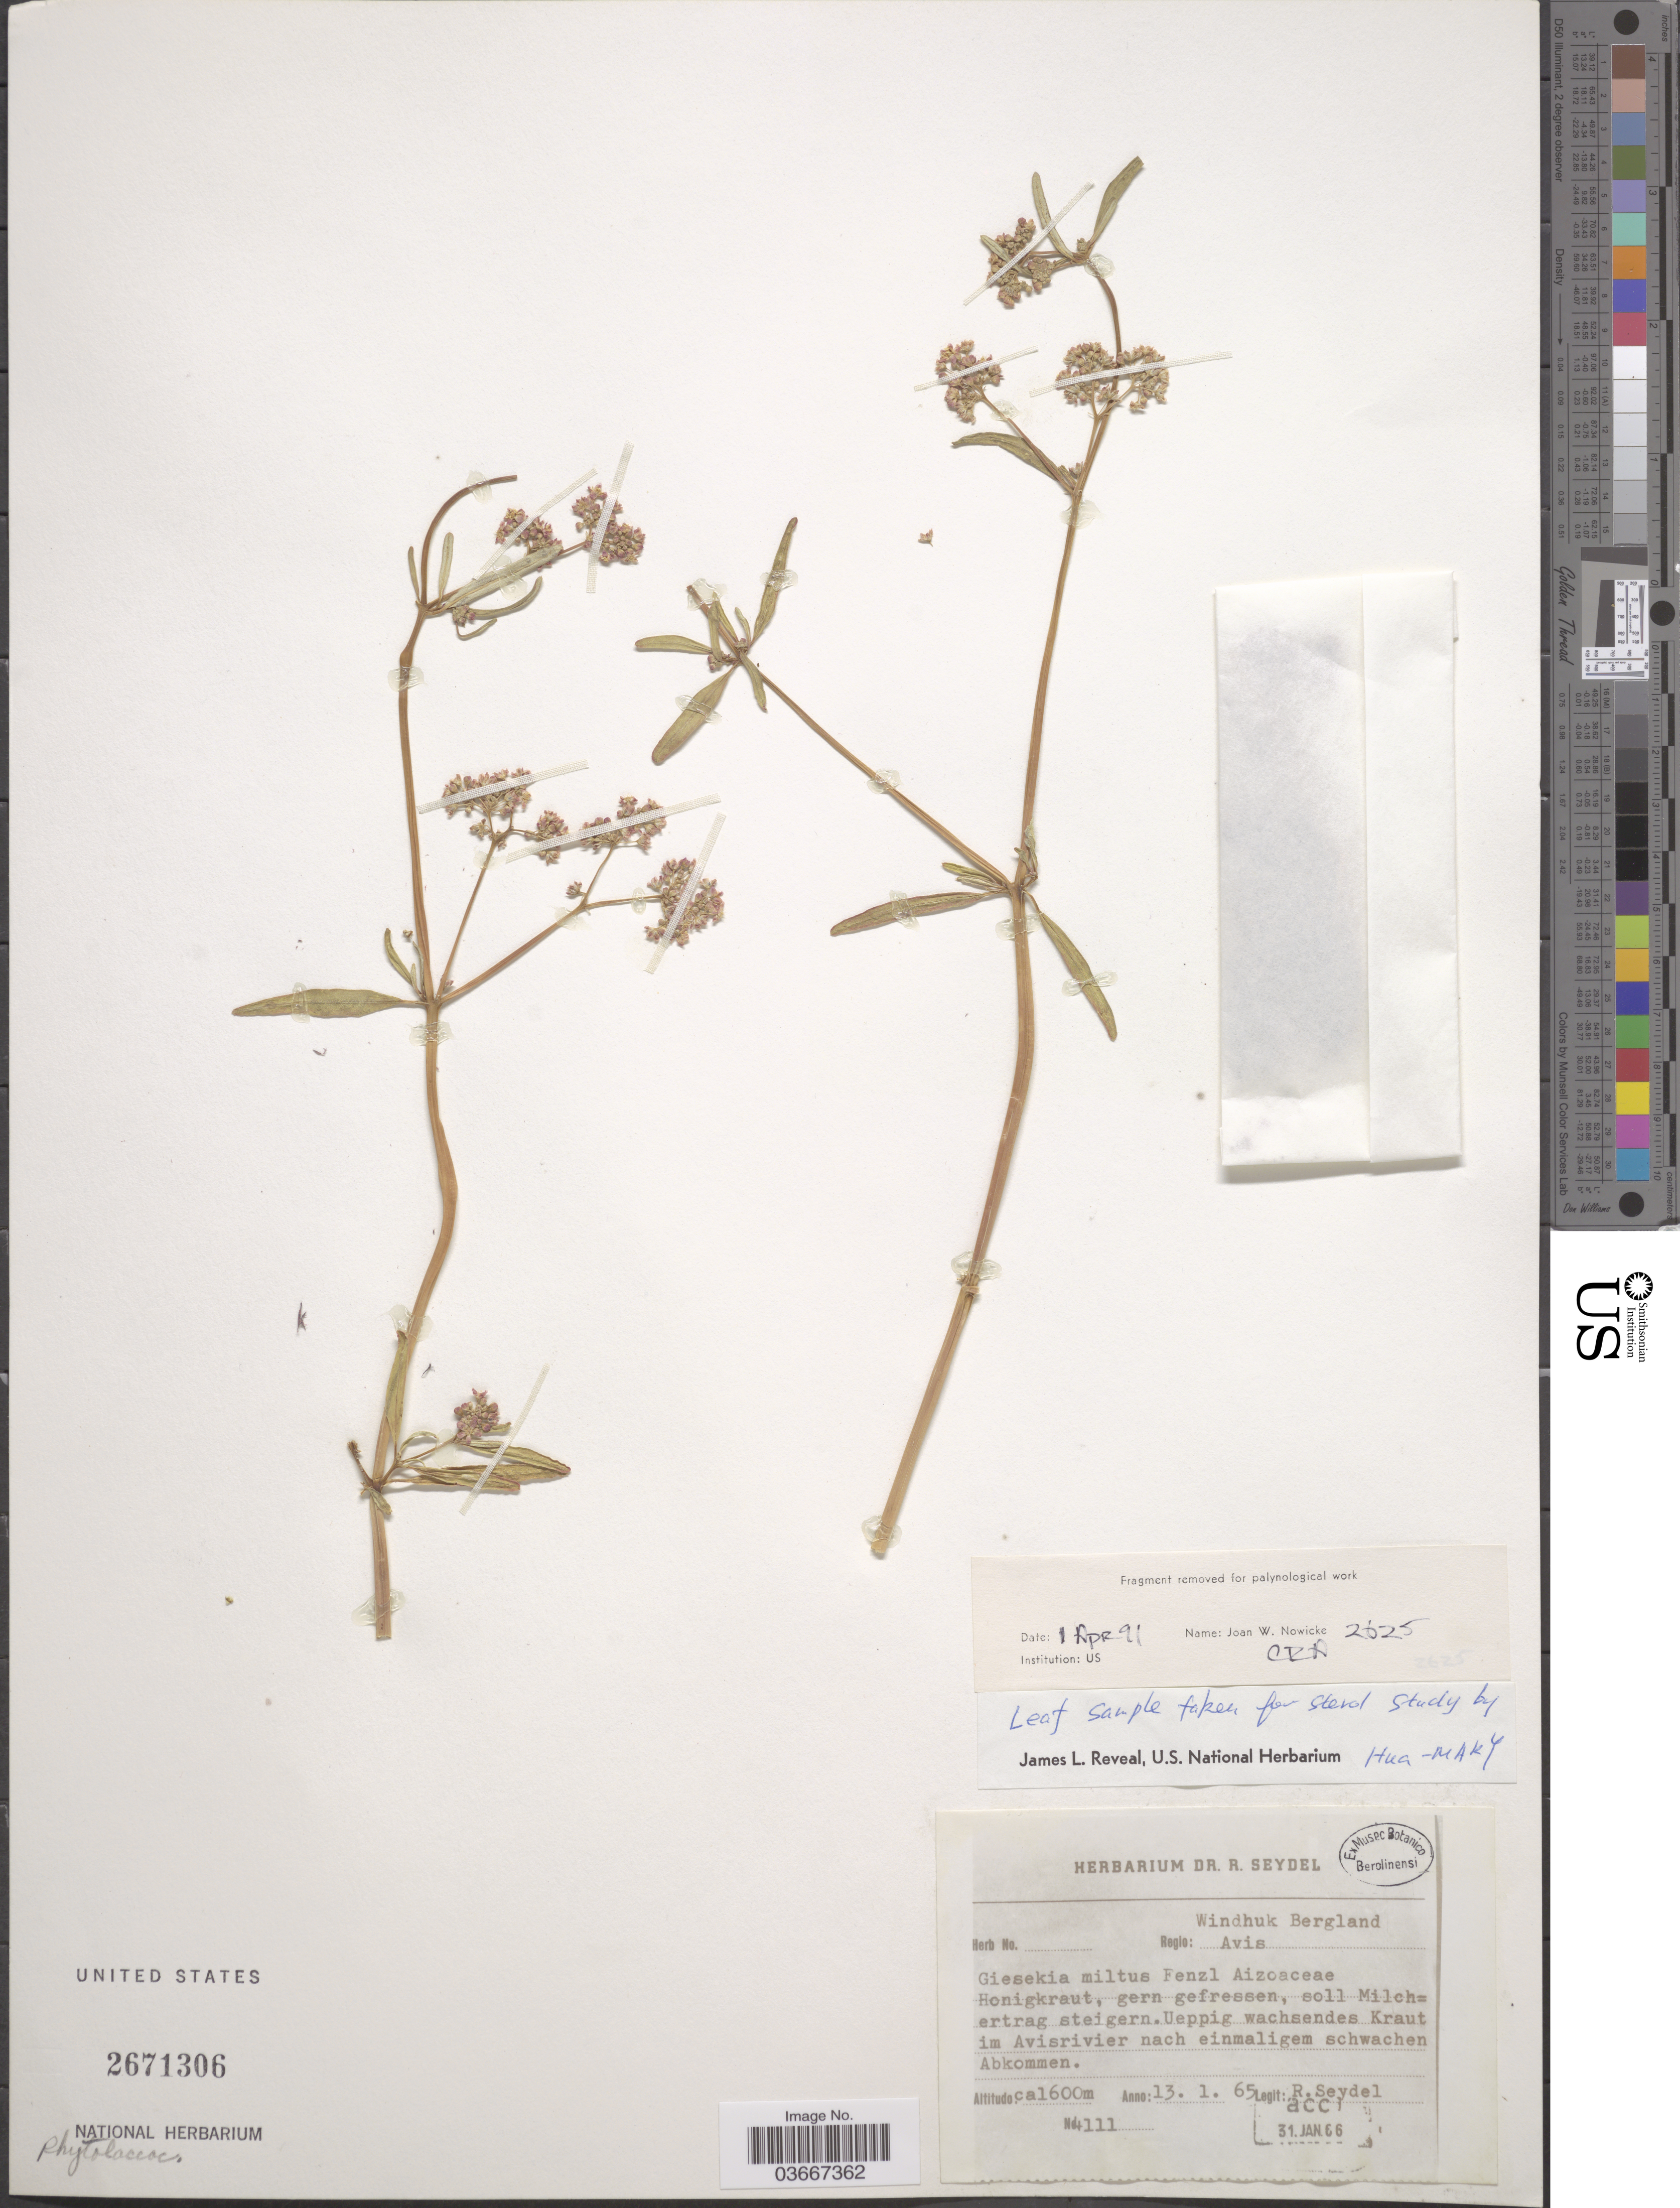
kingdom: Plantae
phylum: Tracheophyta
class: Magnoliopsida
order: Caryophyllales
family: Gisekiaceae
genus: Gisekia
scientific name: Gisekia miltus Fenzl, nom. illeg.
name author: Fenzl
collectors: R. Seydel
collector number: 4111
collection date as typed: Transcribed d/m/y: 13/1/65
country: Namibia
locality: Regio: Windhuk Bergland Avis.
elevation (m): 1600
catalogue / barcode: US 2671306